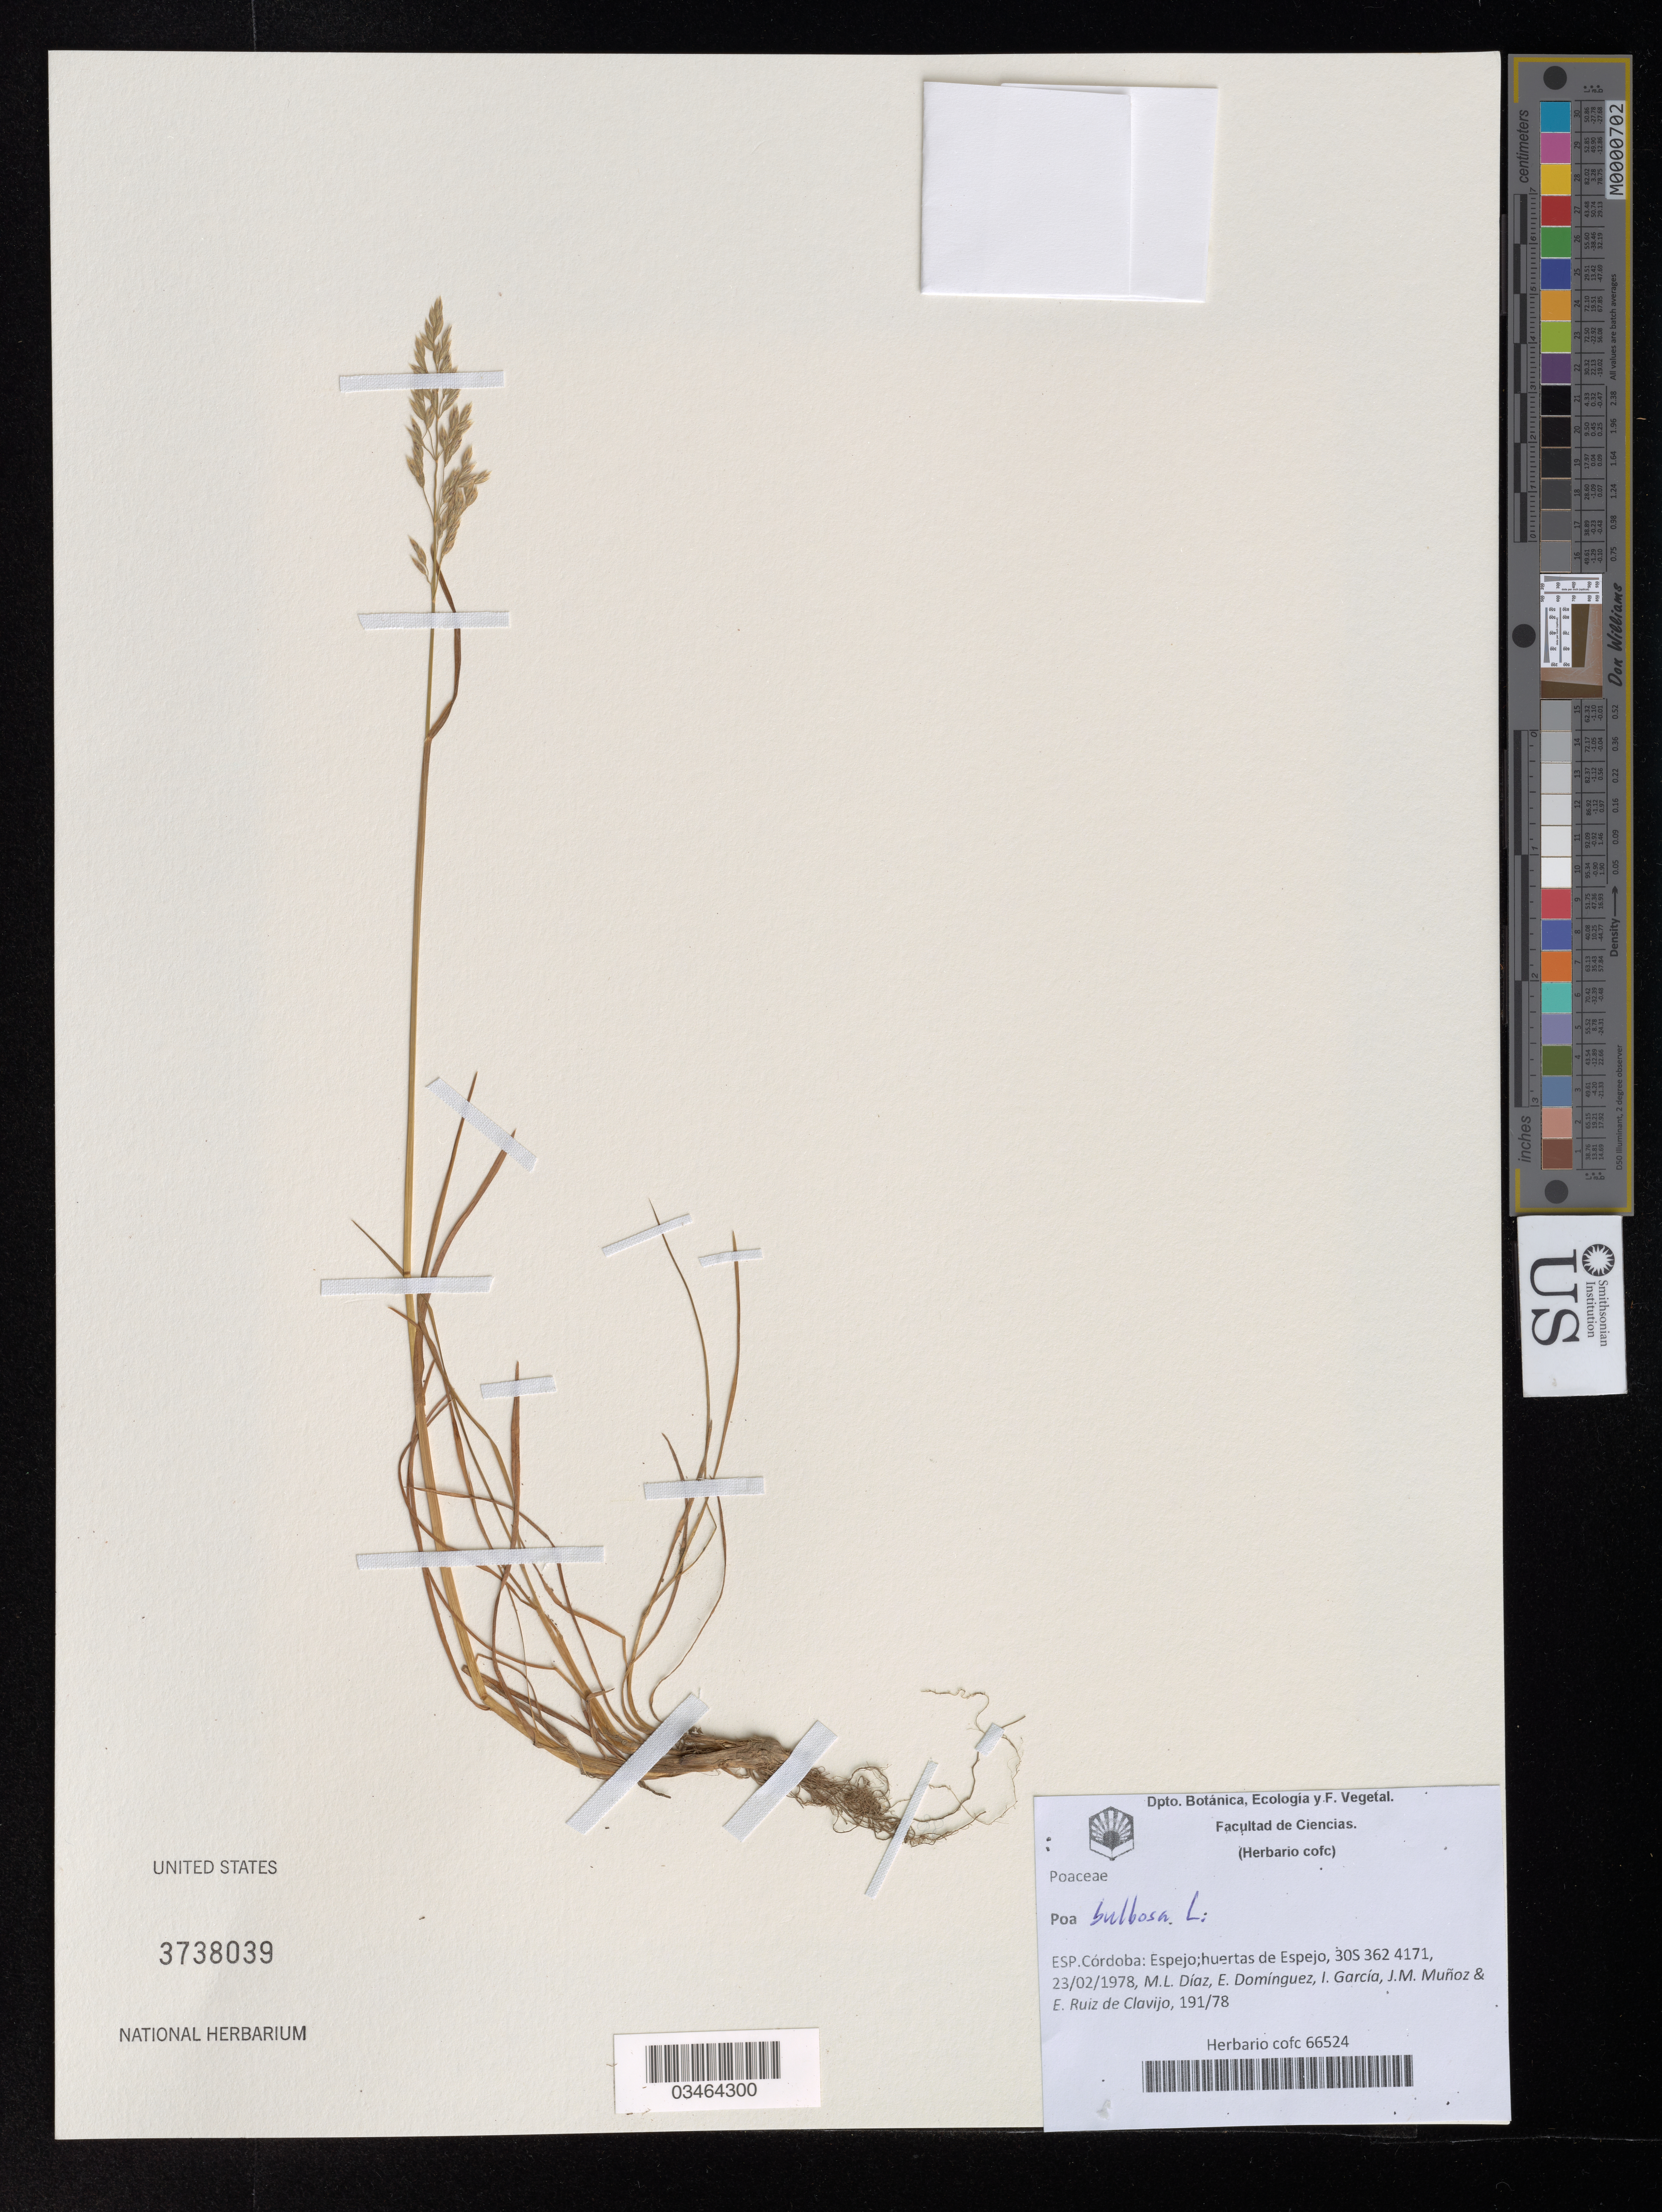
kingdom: Plantae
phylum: Tracheophyta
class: Liliopsida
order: Poales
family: Poaceae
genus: Poa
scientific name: Poa bulbosa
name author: L.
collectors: M. Díaz, I. Garcia, J. Muñoz & E. Ruiz de Clavijo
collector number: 191/78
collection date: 1978-02-23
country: Spain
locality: ESP. Córdoba: Espejo; huertas de Espejo, 30S 362 4171.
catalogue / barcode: US 3738039